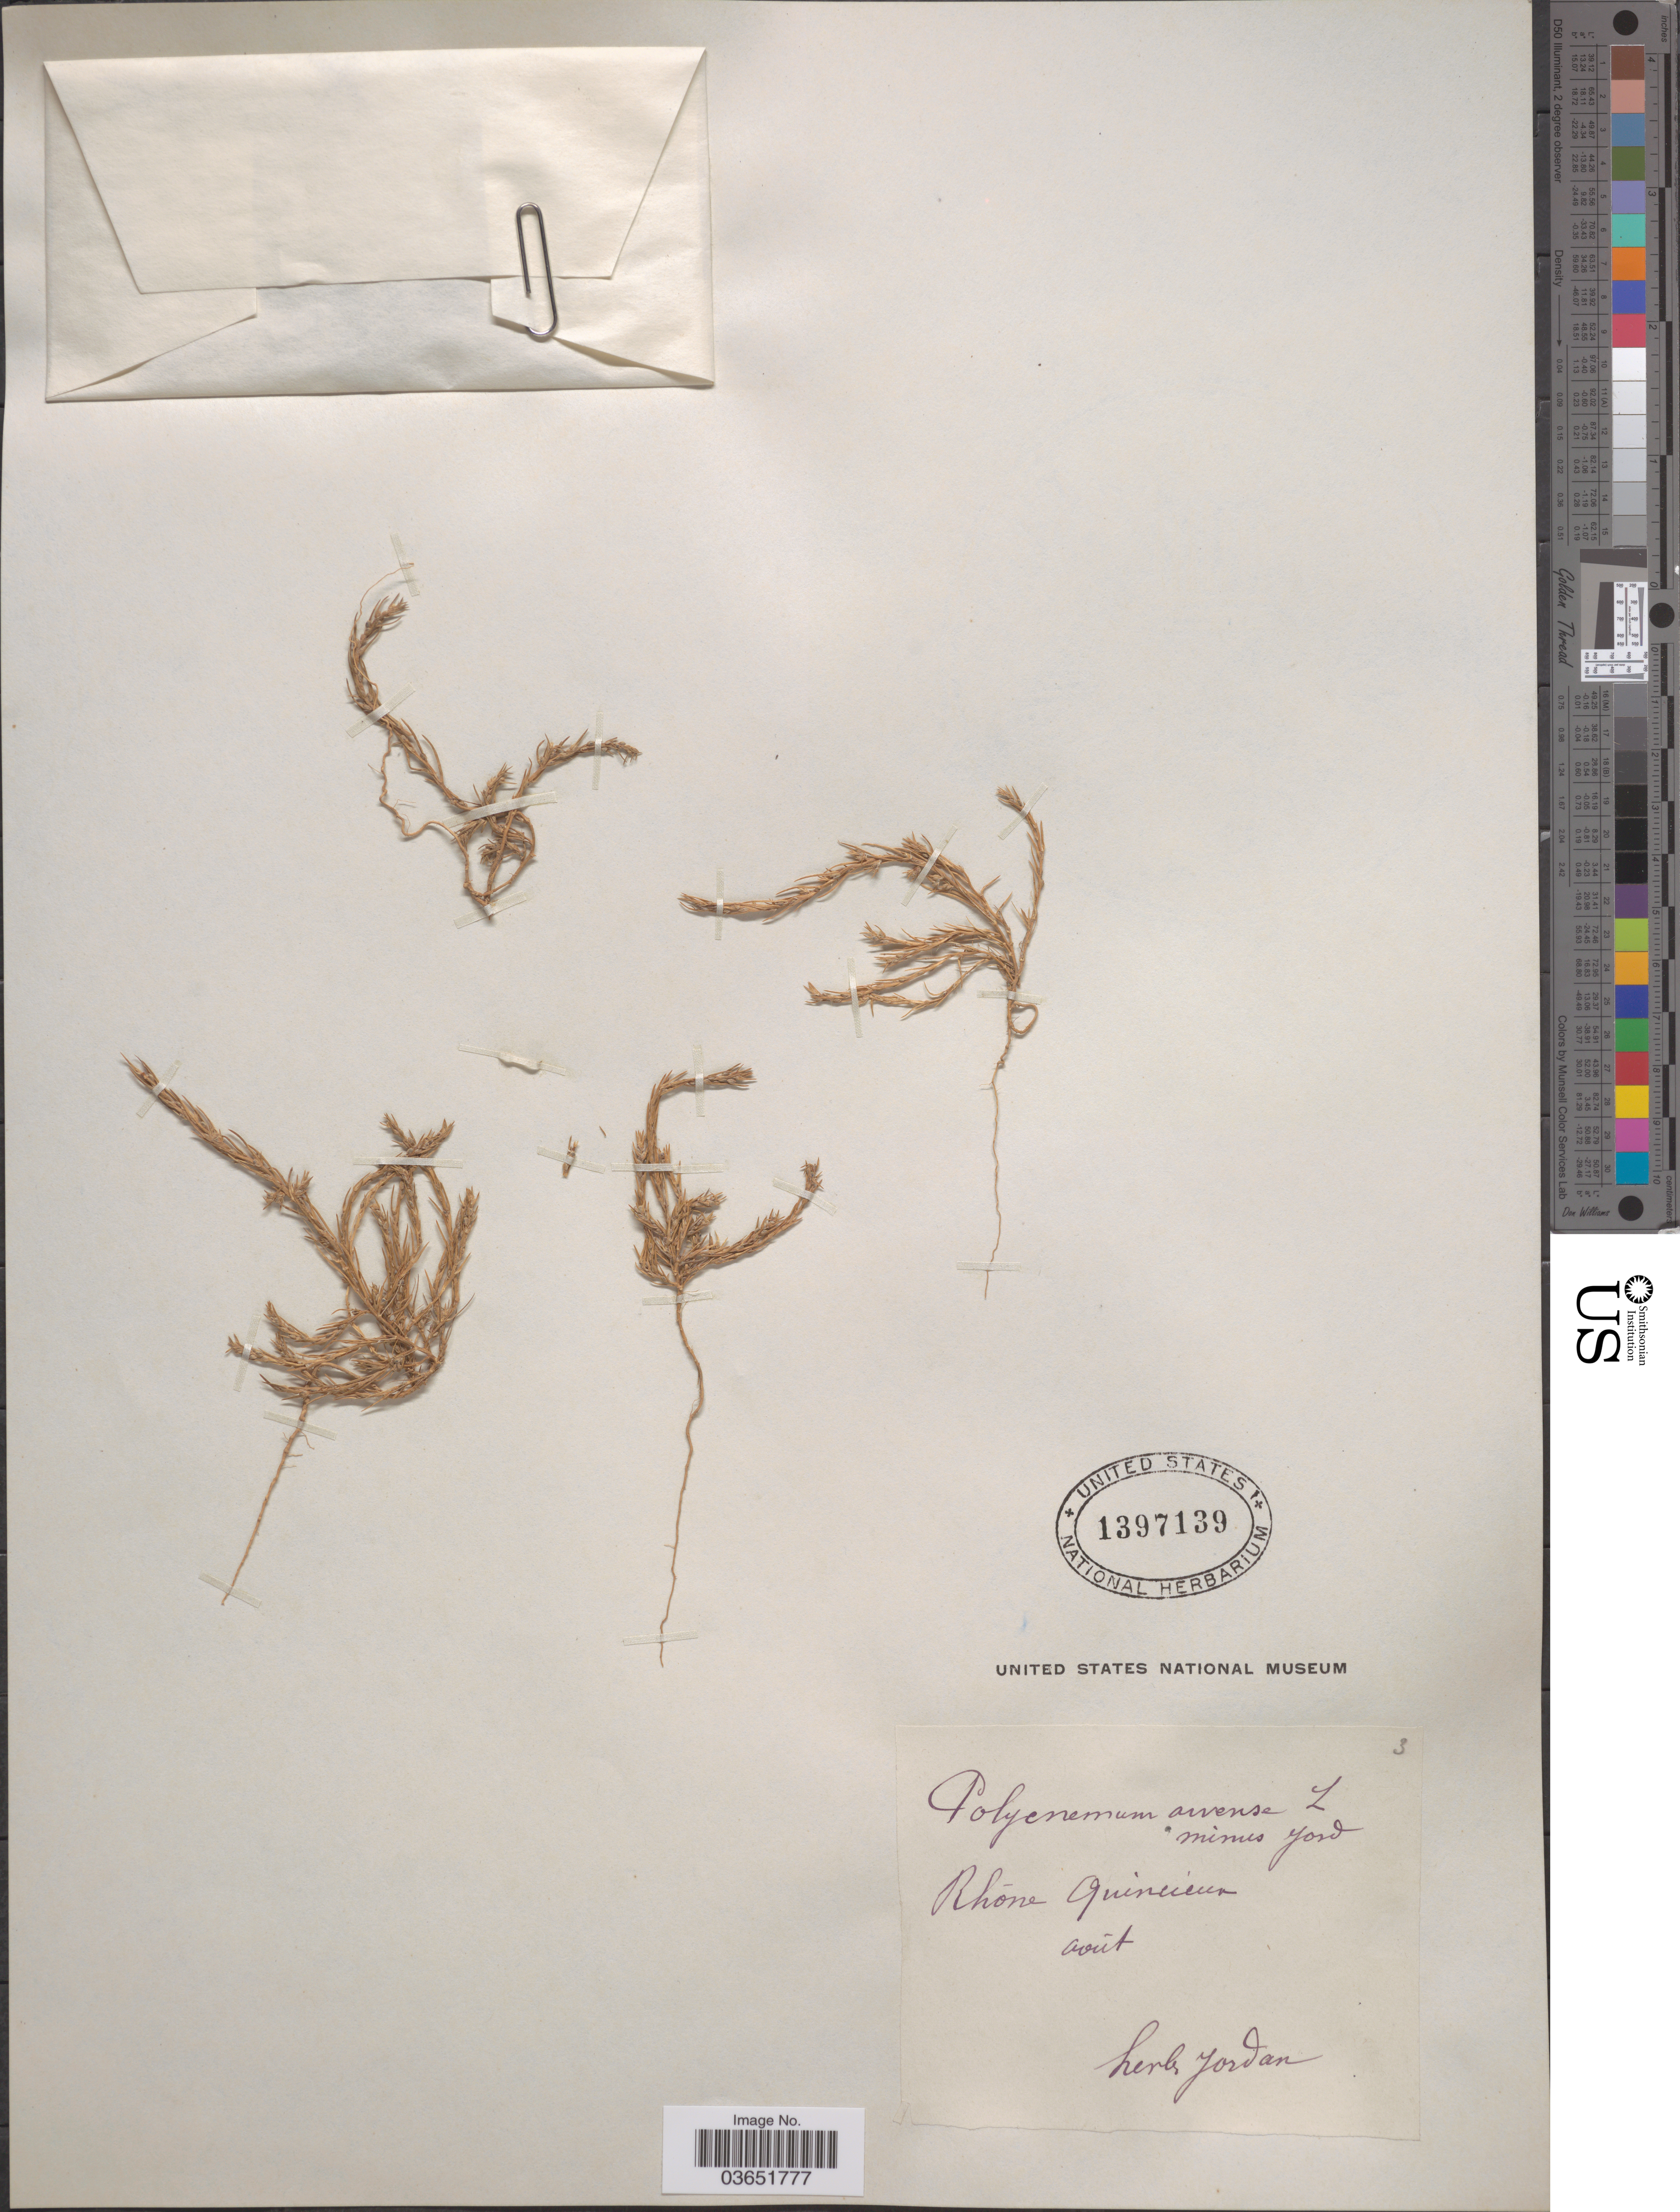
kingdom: Plantae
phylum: Tracheophyta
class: Magnoliopsida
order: Caryophyllales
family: Amaranthaceae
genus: Polycnemum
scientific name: Polycnemum arvense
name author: L.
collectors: ex herb. Jordan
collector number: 3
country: France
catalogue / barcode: US 1397139